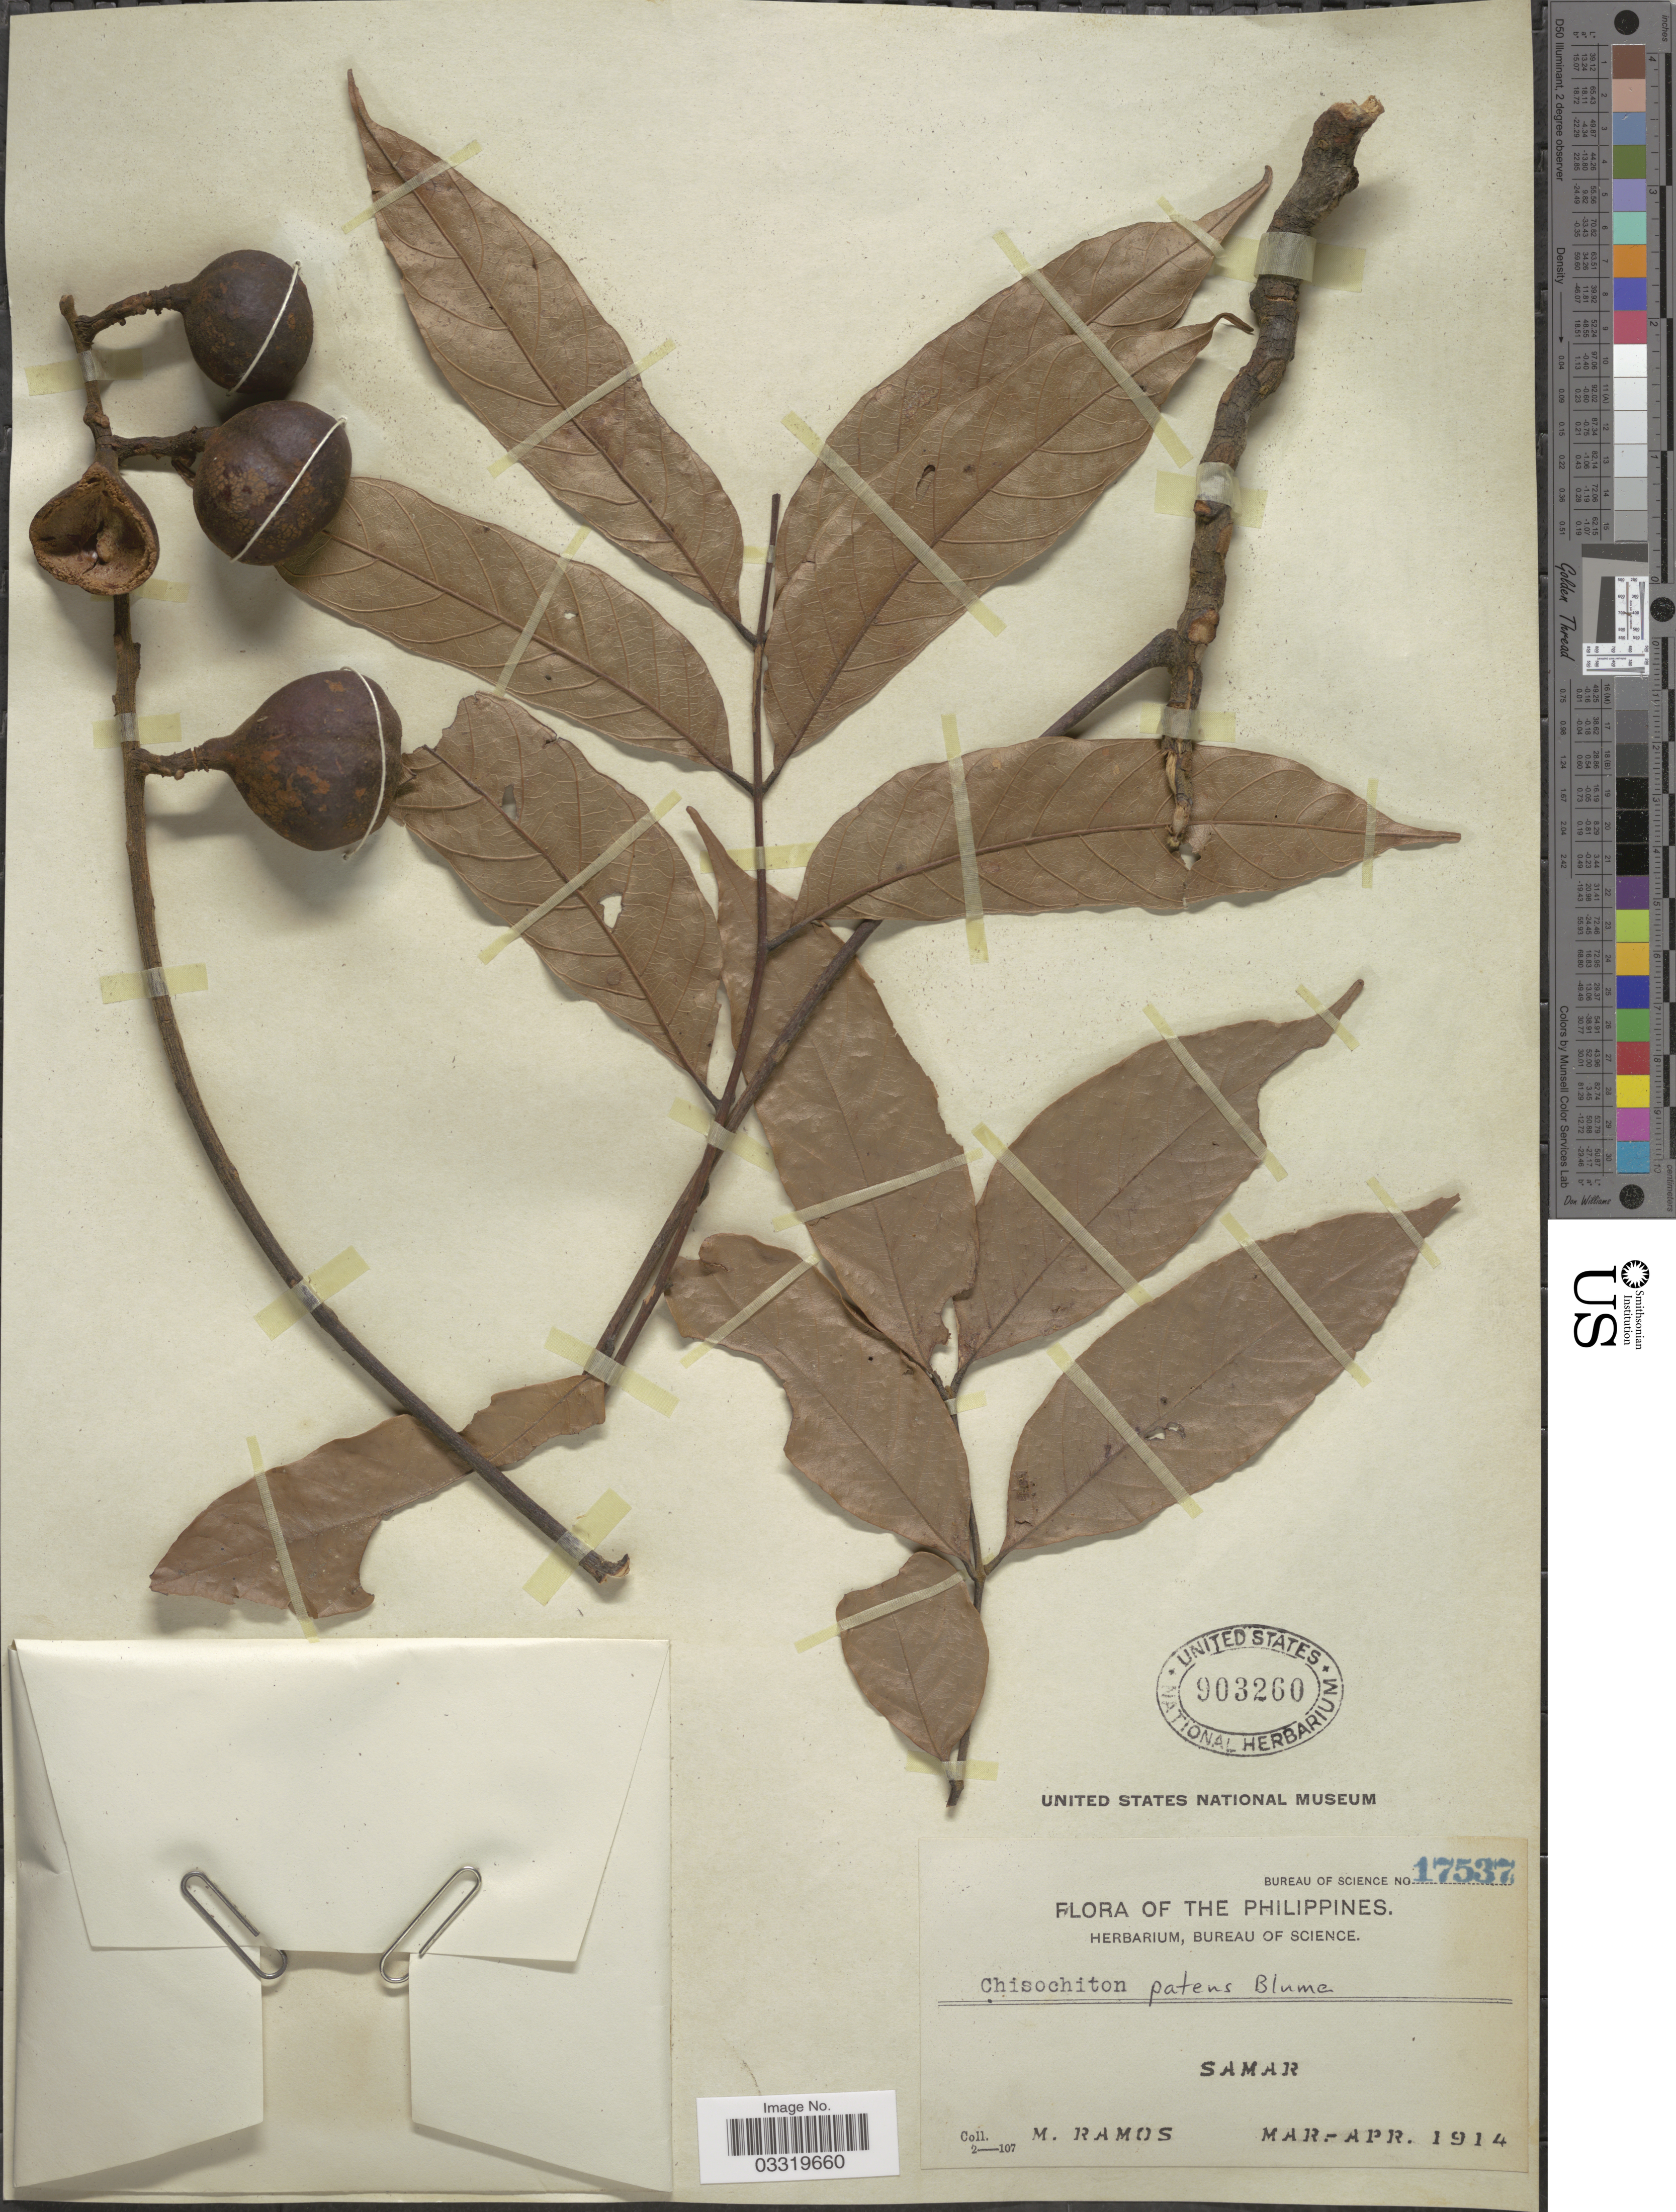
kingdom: Plantae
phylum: Tracheophyta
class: Magnoliopsida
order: Sapindales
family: Meliaceae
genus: Chisocheton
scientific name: Chisocheton patens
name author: Blume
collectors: M. Ramos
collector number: Bureau of Science 17537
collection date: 1914-03/1914-04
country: Philippines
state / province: Eastern Visayas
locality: Samar.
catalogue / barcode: US 903260